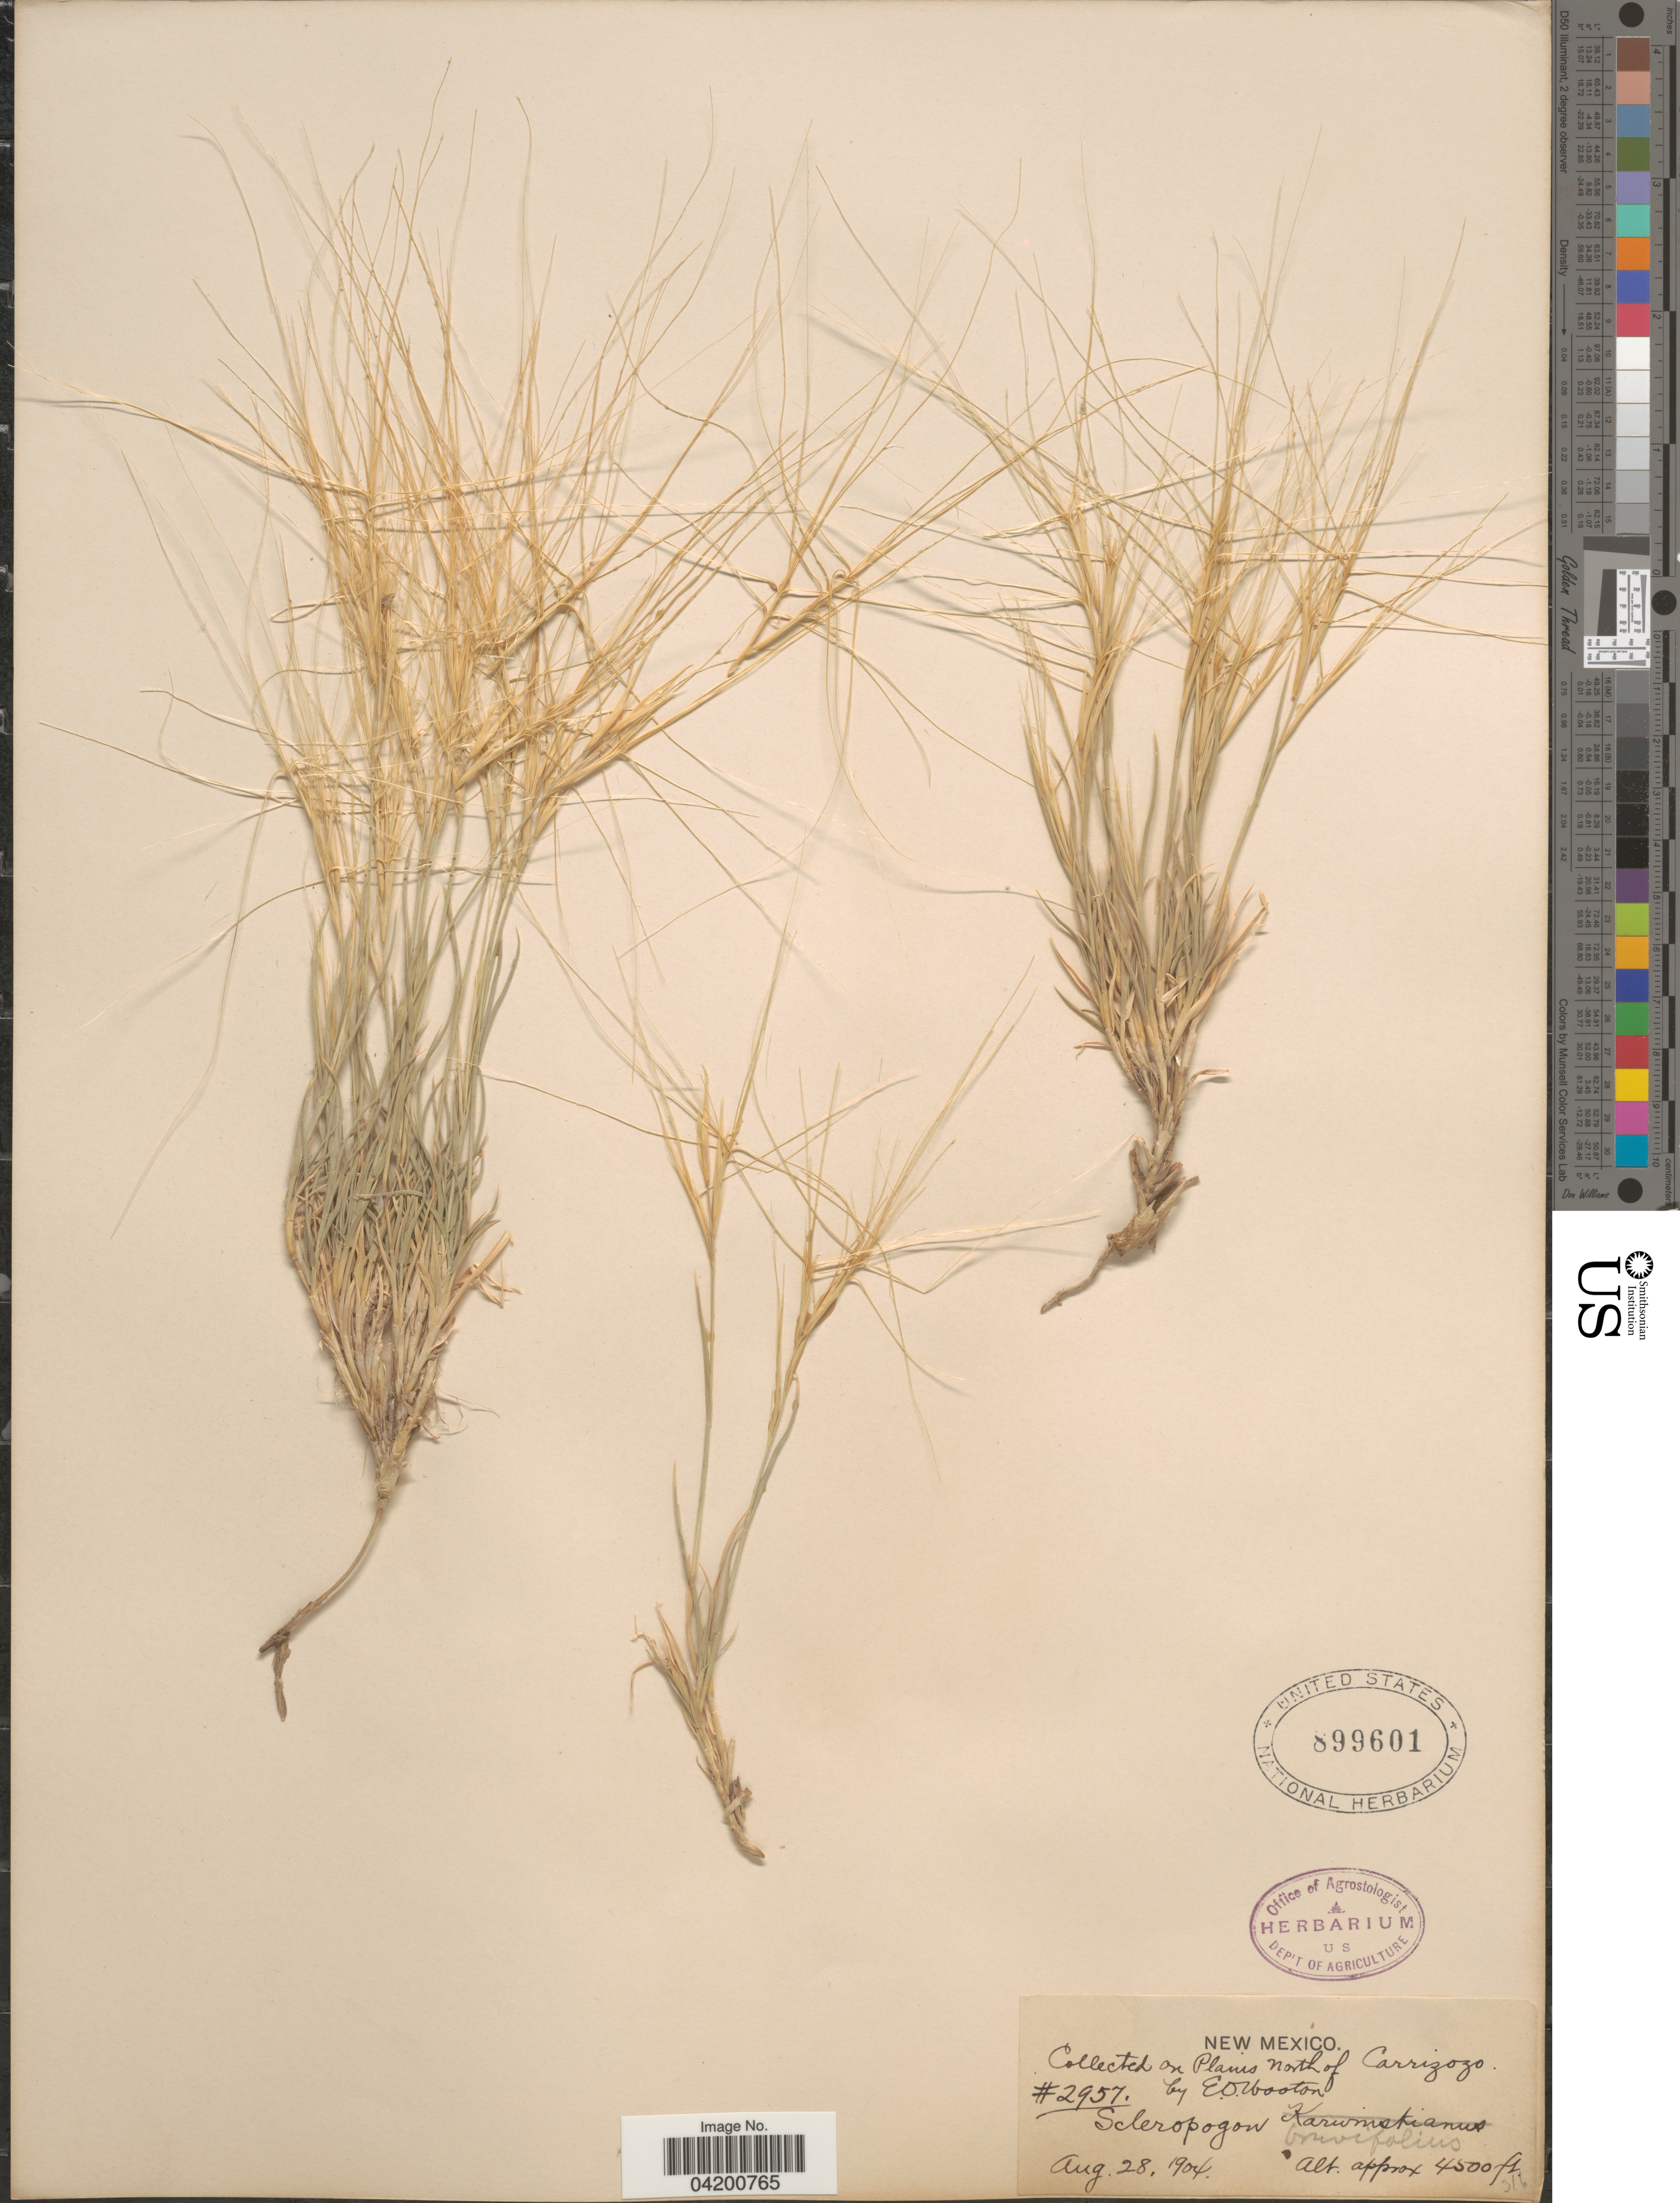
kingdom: Plantae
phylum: Tracheophyta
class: Liliopsida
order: Poales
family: Poaceae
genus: Scleropogon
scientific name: Scleropogon brevifolius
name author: Phil.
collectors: E. O. Wooton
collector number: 2957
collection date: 1904-08-28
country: United States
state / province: New Mexico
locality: Plains north of Carrizozo.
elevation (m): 1372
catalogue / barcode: US 899601